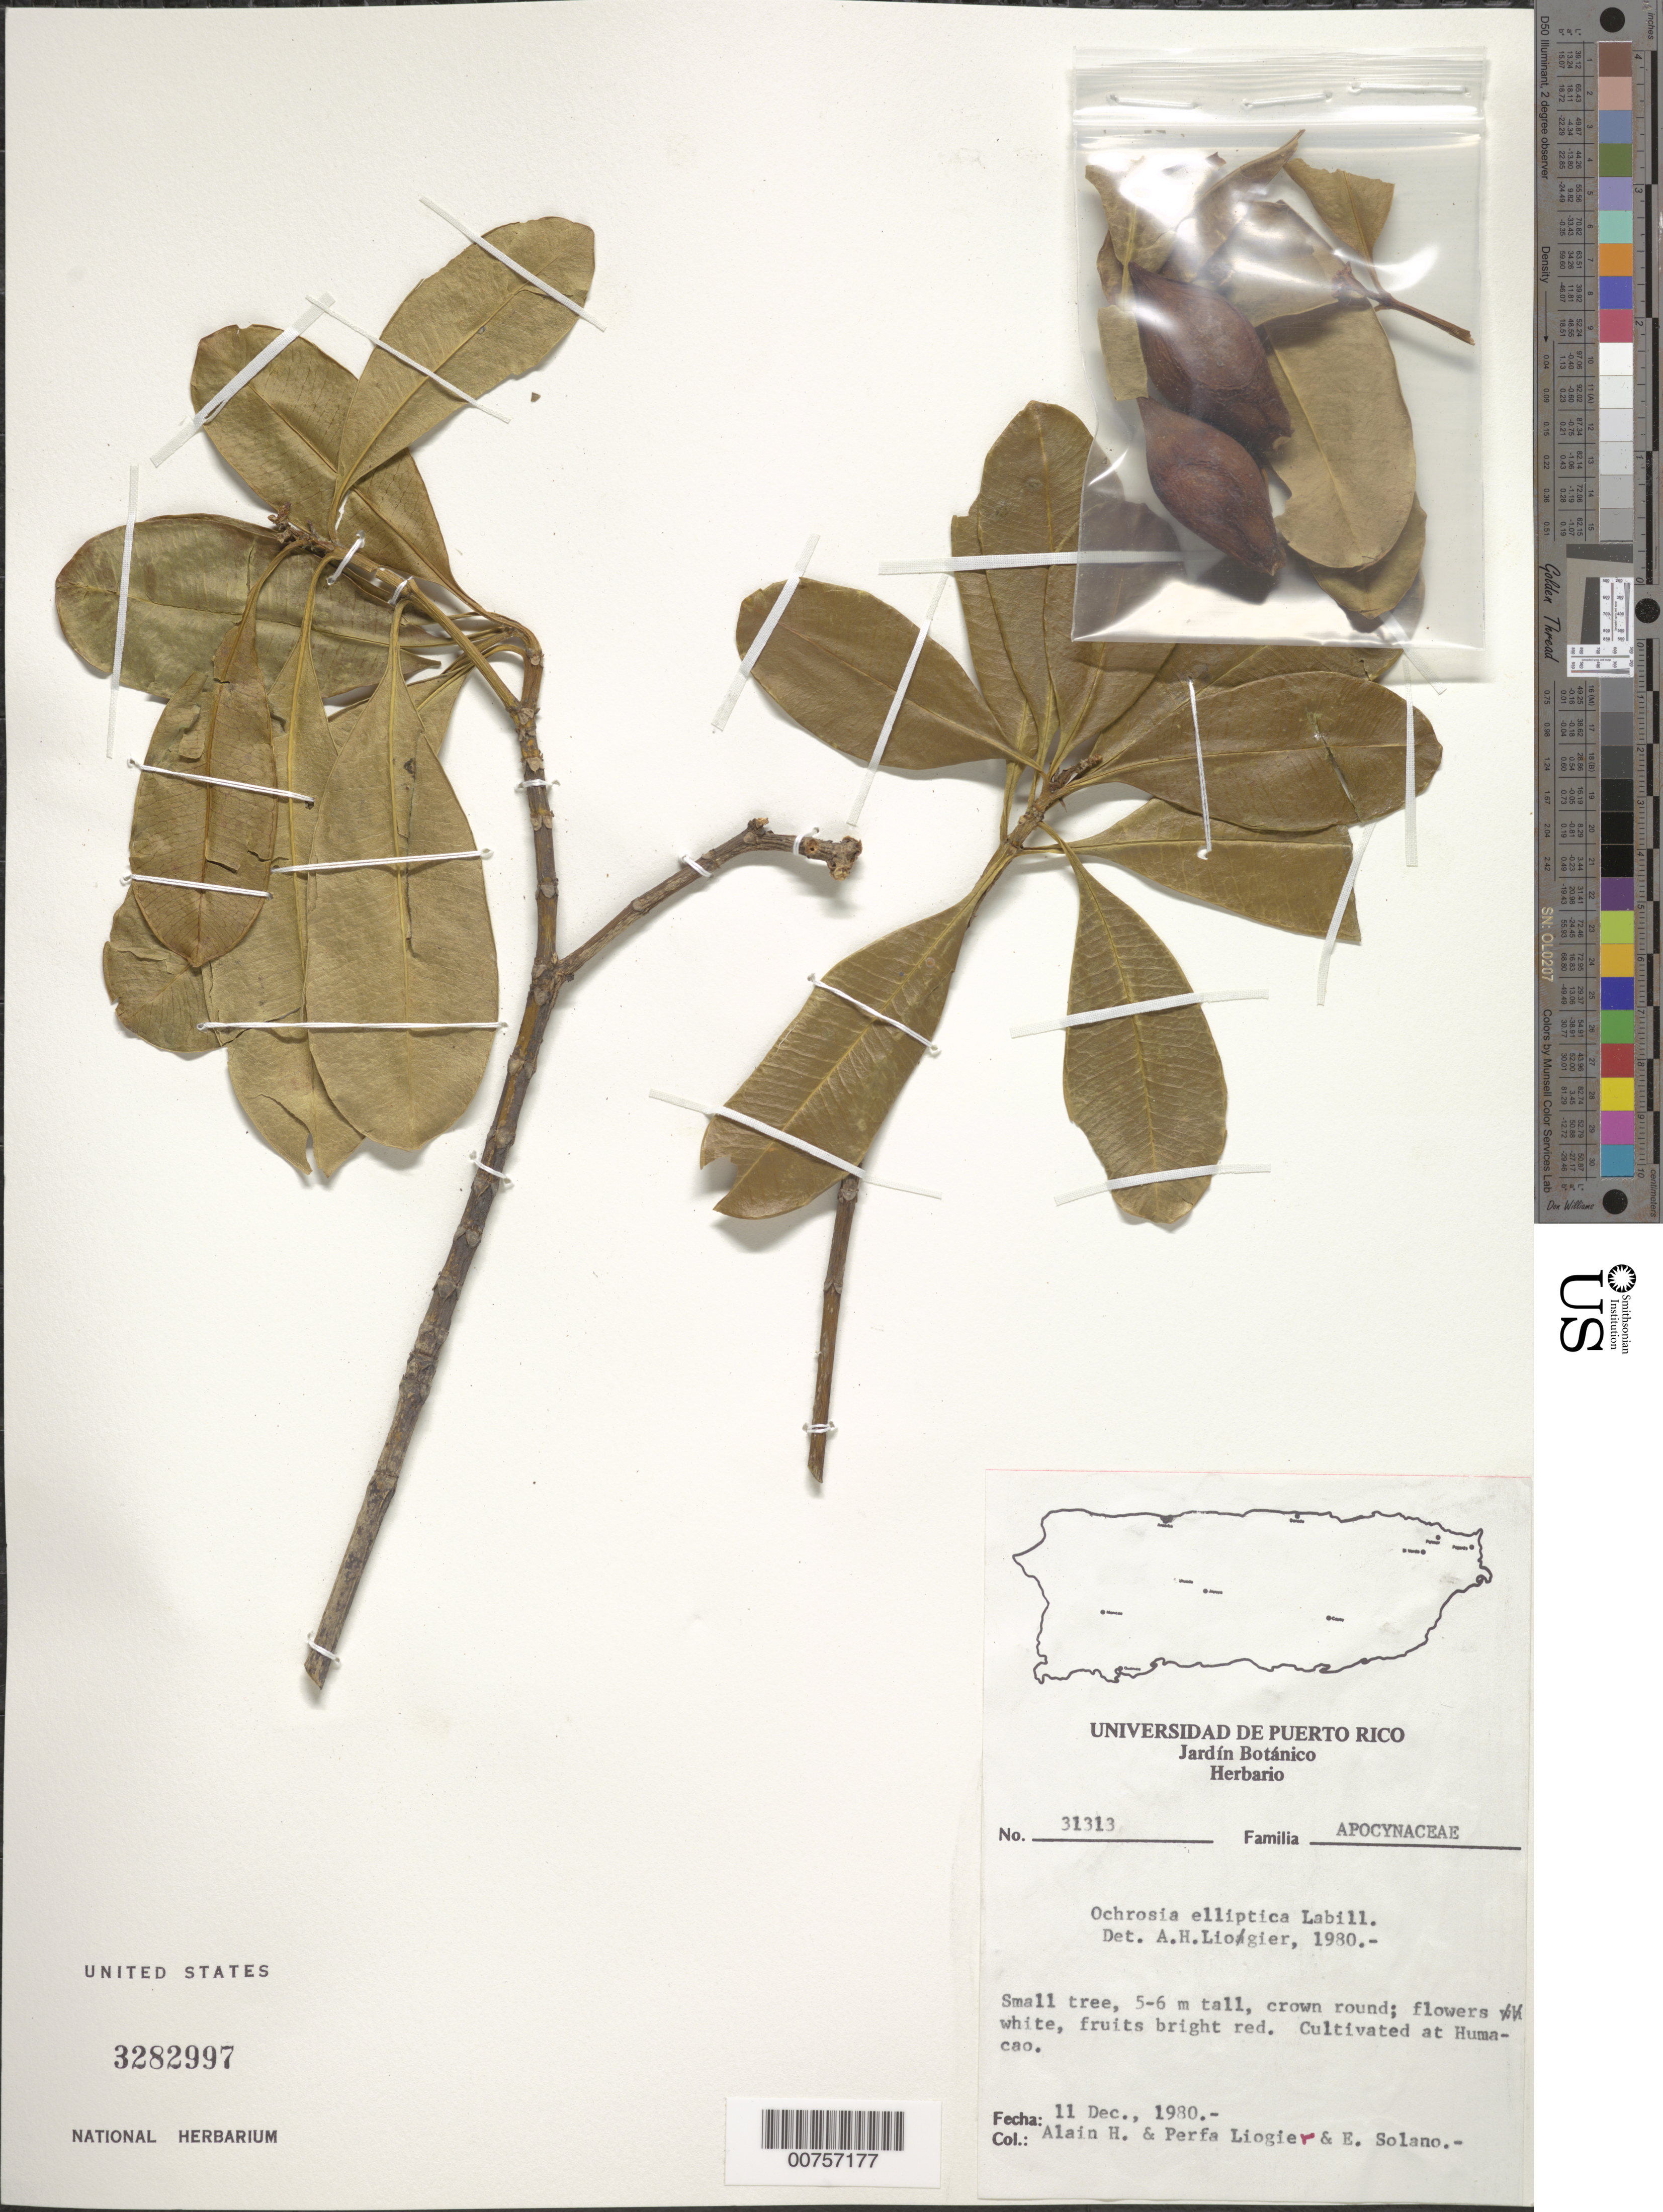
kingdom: Plantae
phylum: Tracheophyta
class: Magnoliopsida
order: Gentianales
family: Apocynaceae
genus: Ochrosia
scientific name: Ochrosia elliptica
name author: Labill.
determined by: Liogier, Alain H.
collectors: A. H. Liogier, M. P. Liogier & E. Solano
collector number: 31313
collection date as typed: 11 Dec 1980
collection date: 1980-12-11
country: Puerto Rico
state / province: Humacao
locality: Cultivated at Humacao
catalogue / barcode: US 3282997